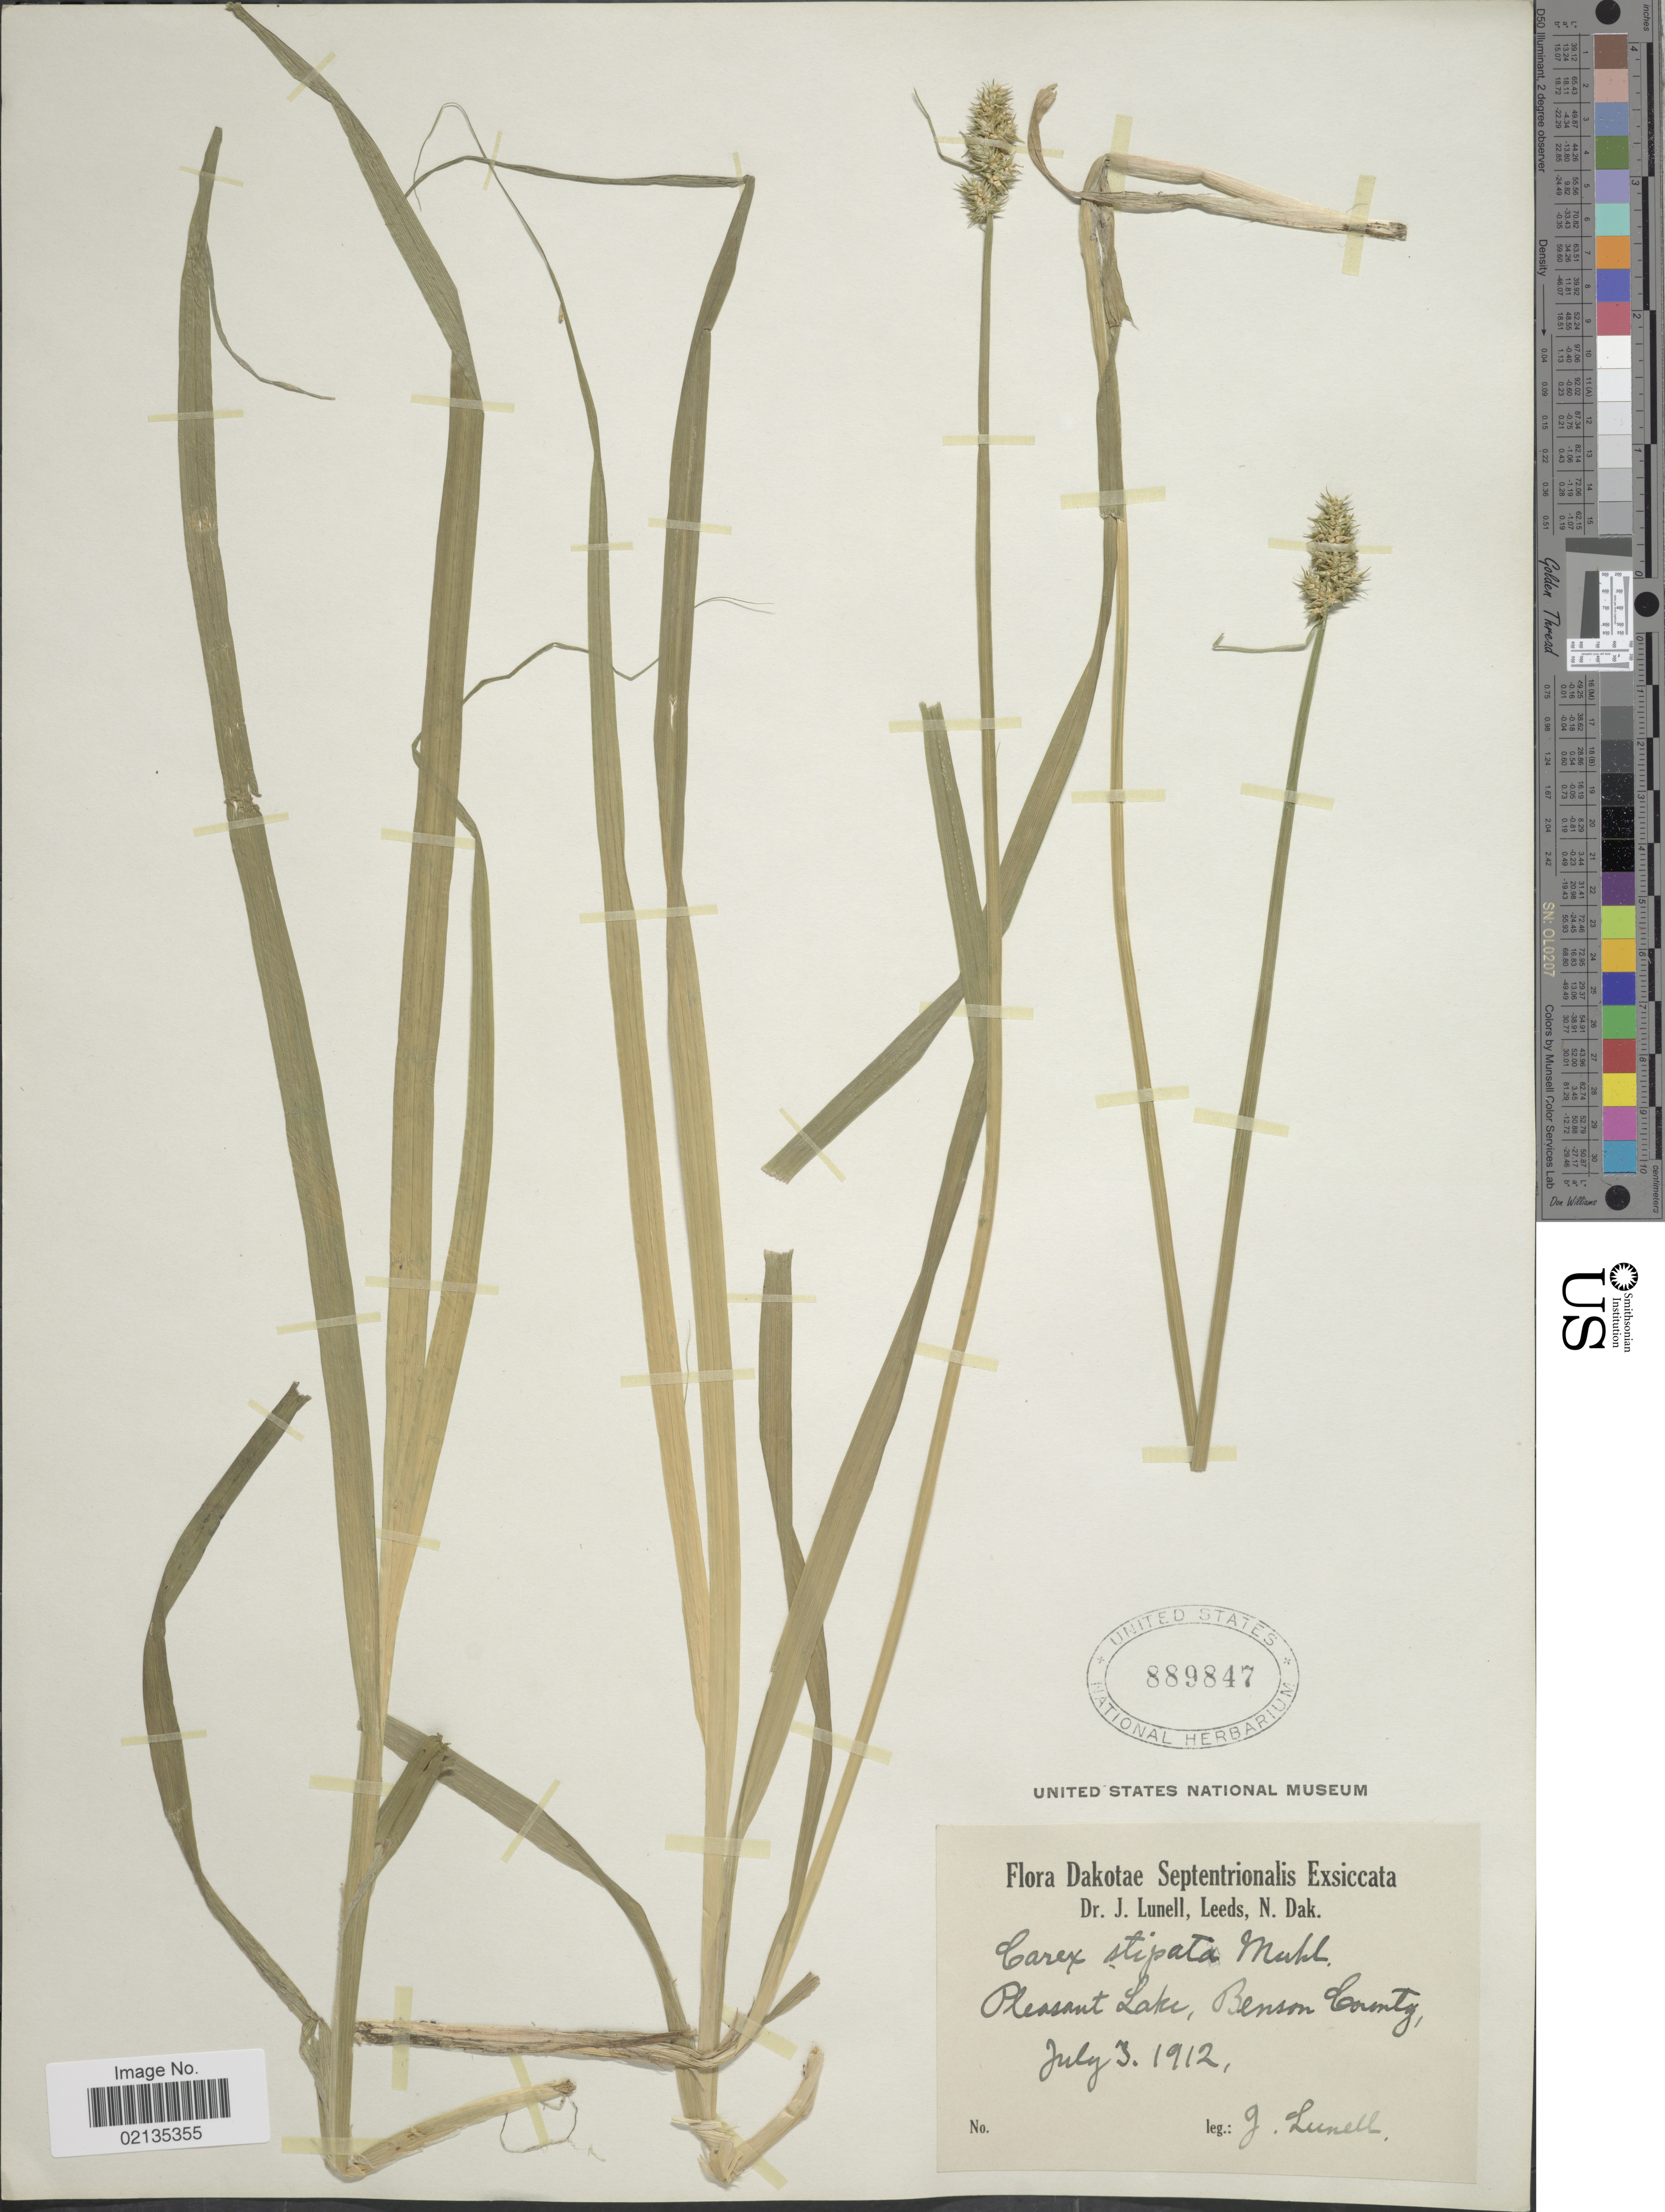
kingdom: Plantae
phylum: Tracheophyta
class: Liliopsida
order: Poales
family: Cyperaceae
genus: Carex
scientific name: Carex stipata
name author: Muhl. ex Willd.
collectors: J. Lunell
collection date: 1912-07-03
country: United States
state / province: North Dakota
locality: Dakotae Septentrionalis, Pleasant Lake, Benson County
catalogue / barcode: US 889847